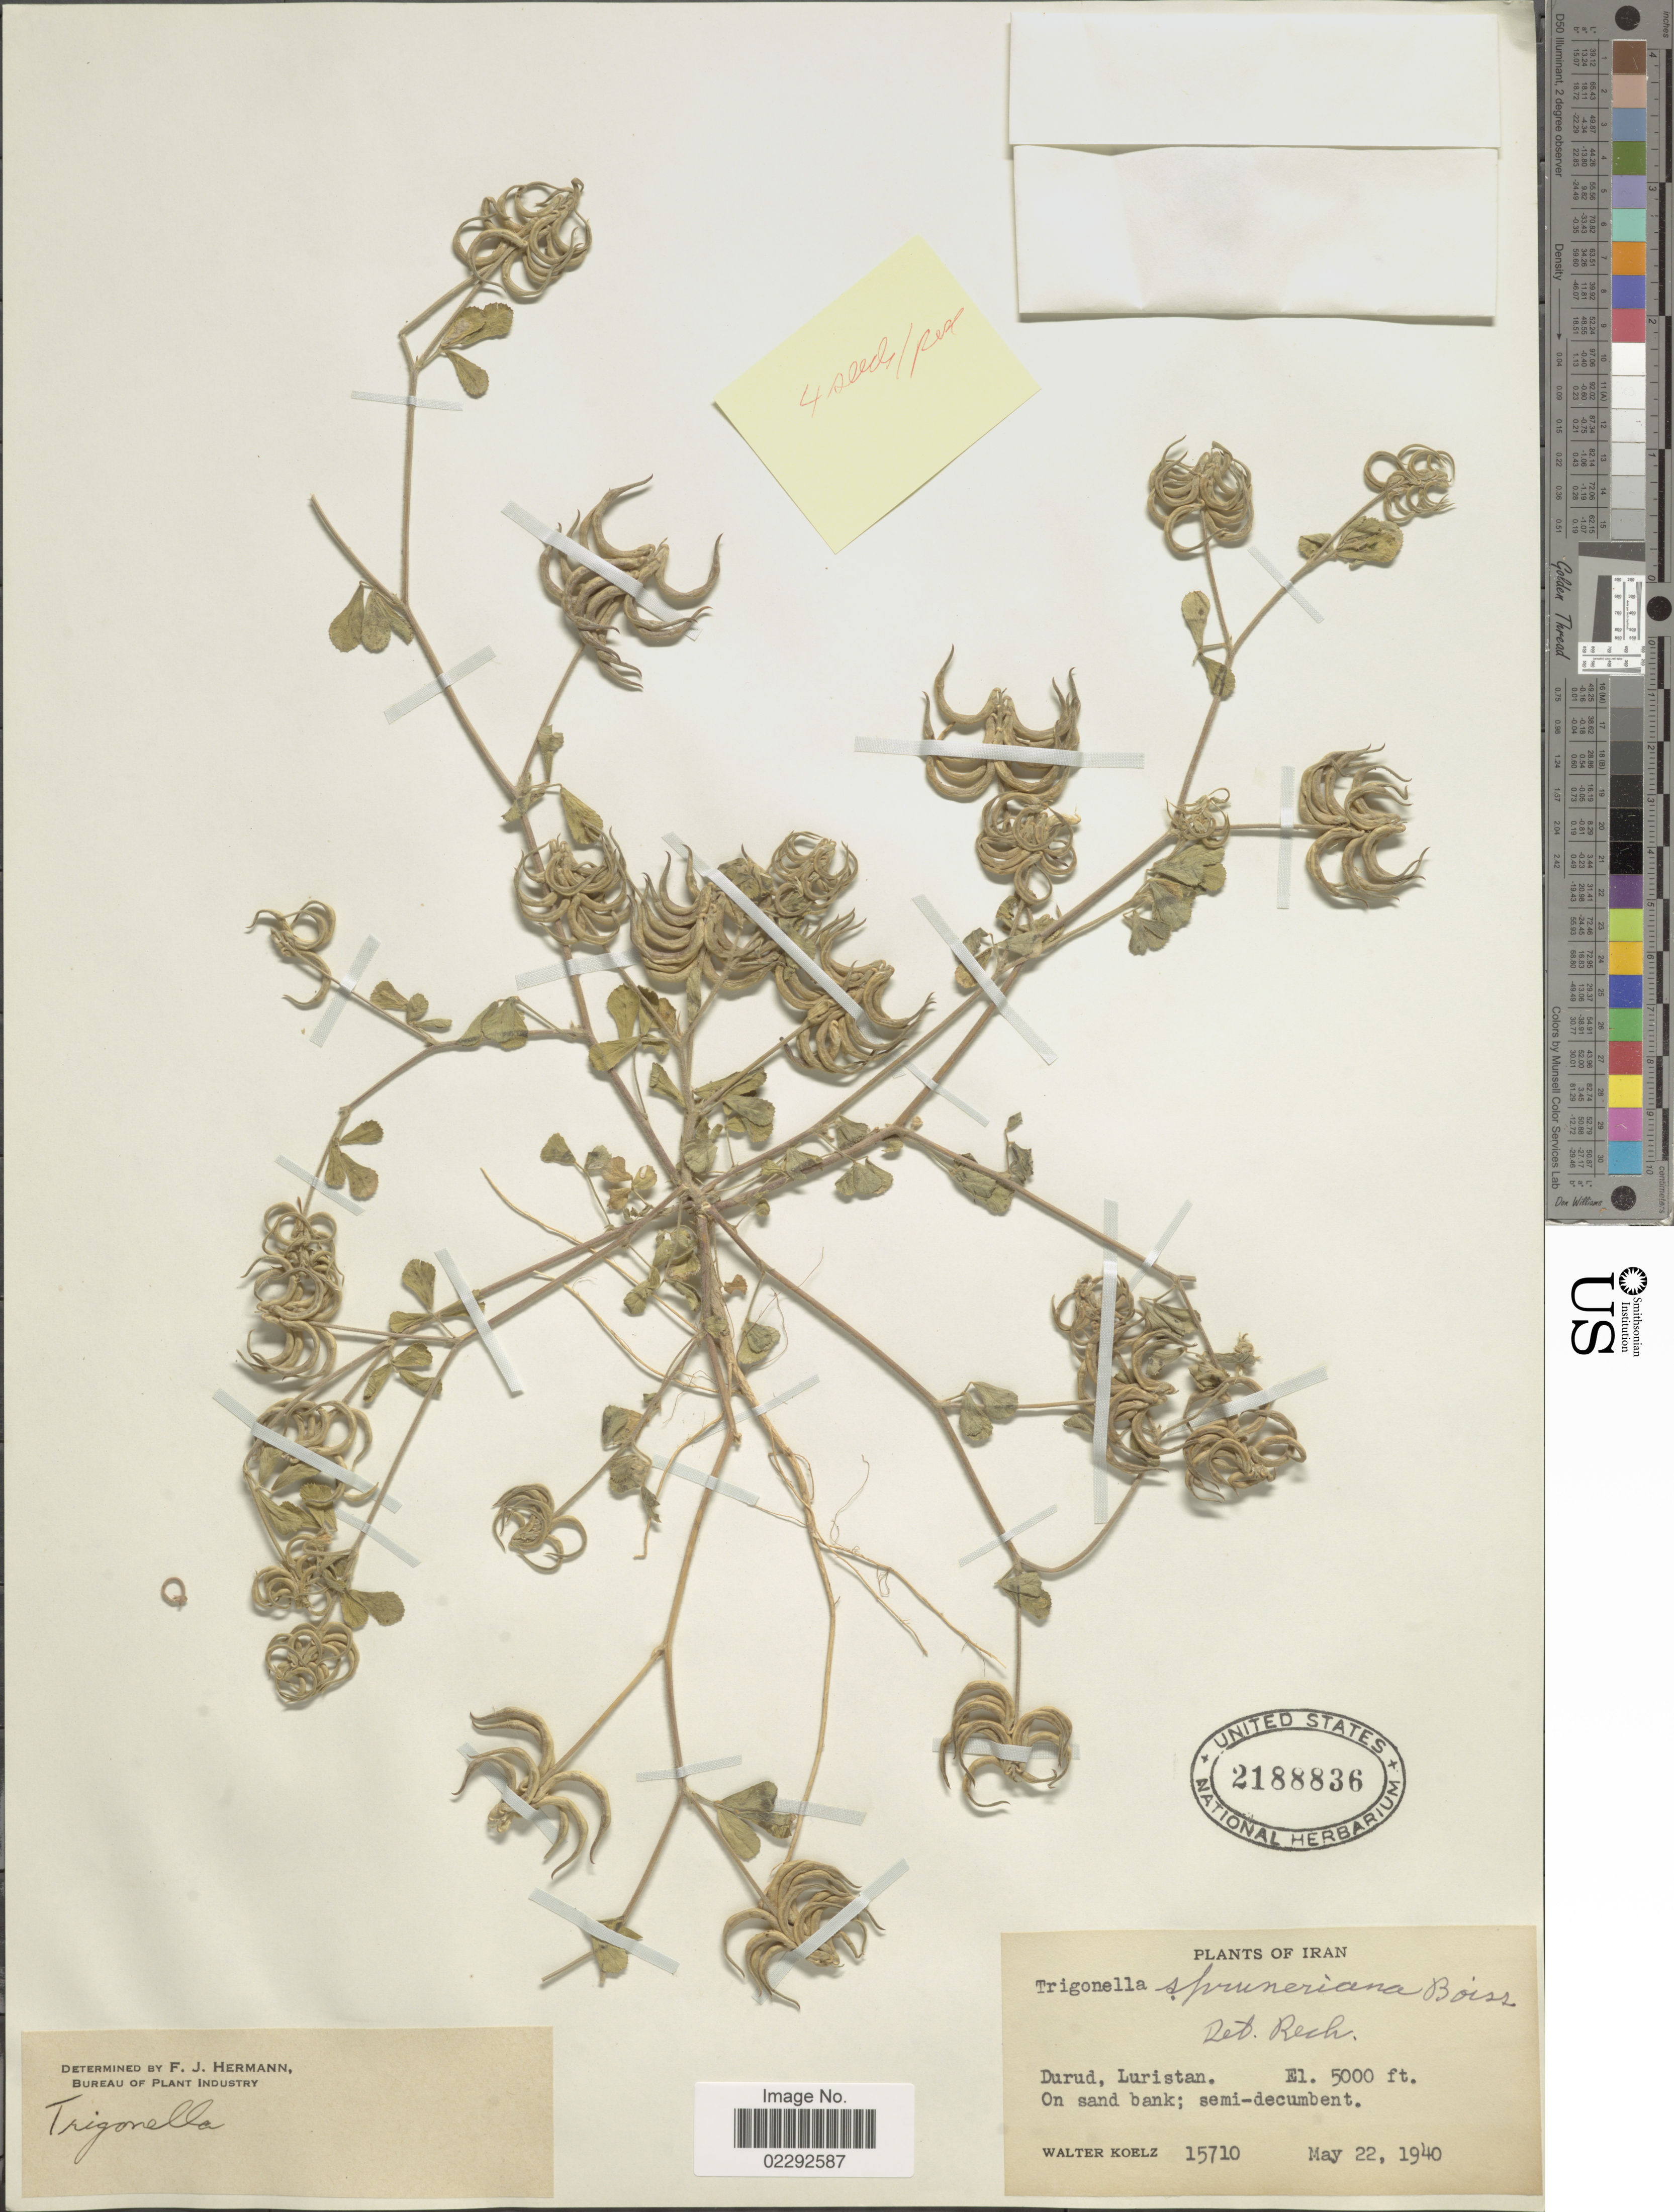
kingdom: Plantae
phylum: Tracheophyta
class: Magnoliopsida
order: Fabales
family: Fabaceae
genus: Trigonella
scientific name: Trigonella spruneriana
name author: Boiss.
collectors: W. N. Koelz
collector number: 15710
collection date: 1940-05-22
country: Iran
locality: Durud, Luristan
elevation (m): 1524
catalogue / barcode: US 2188836